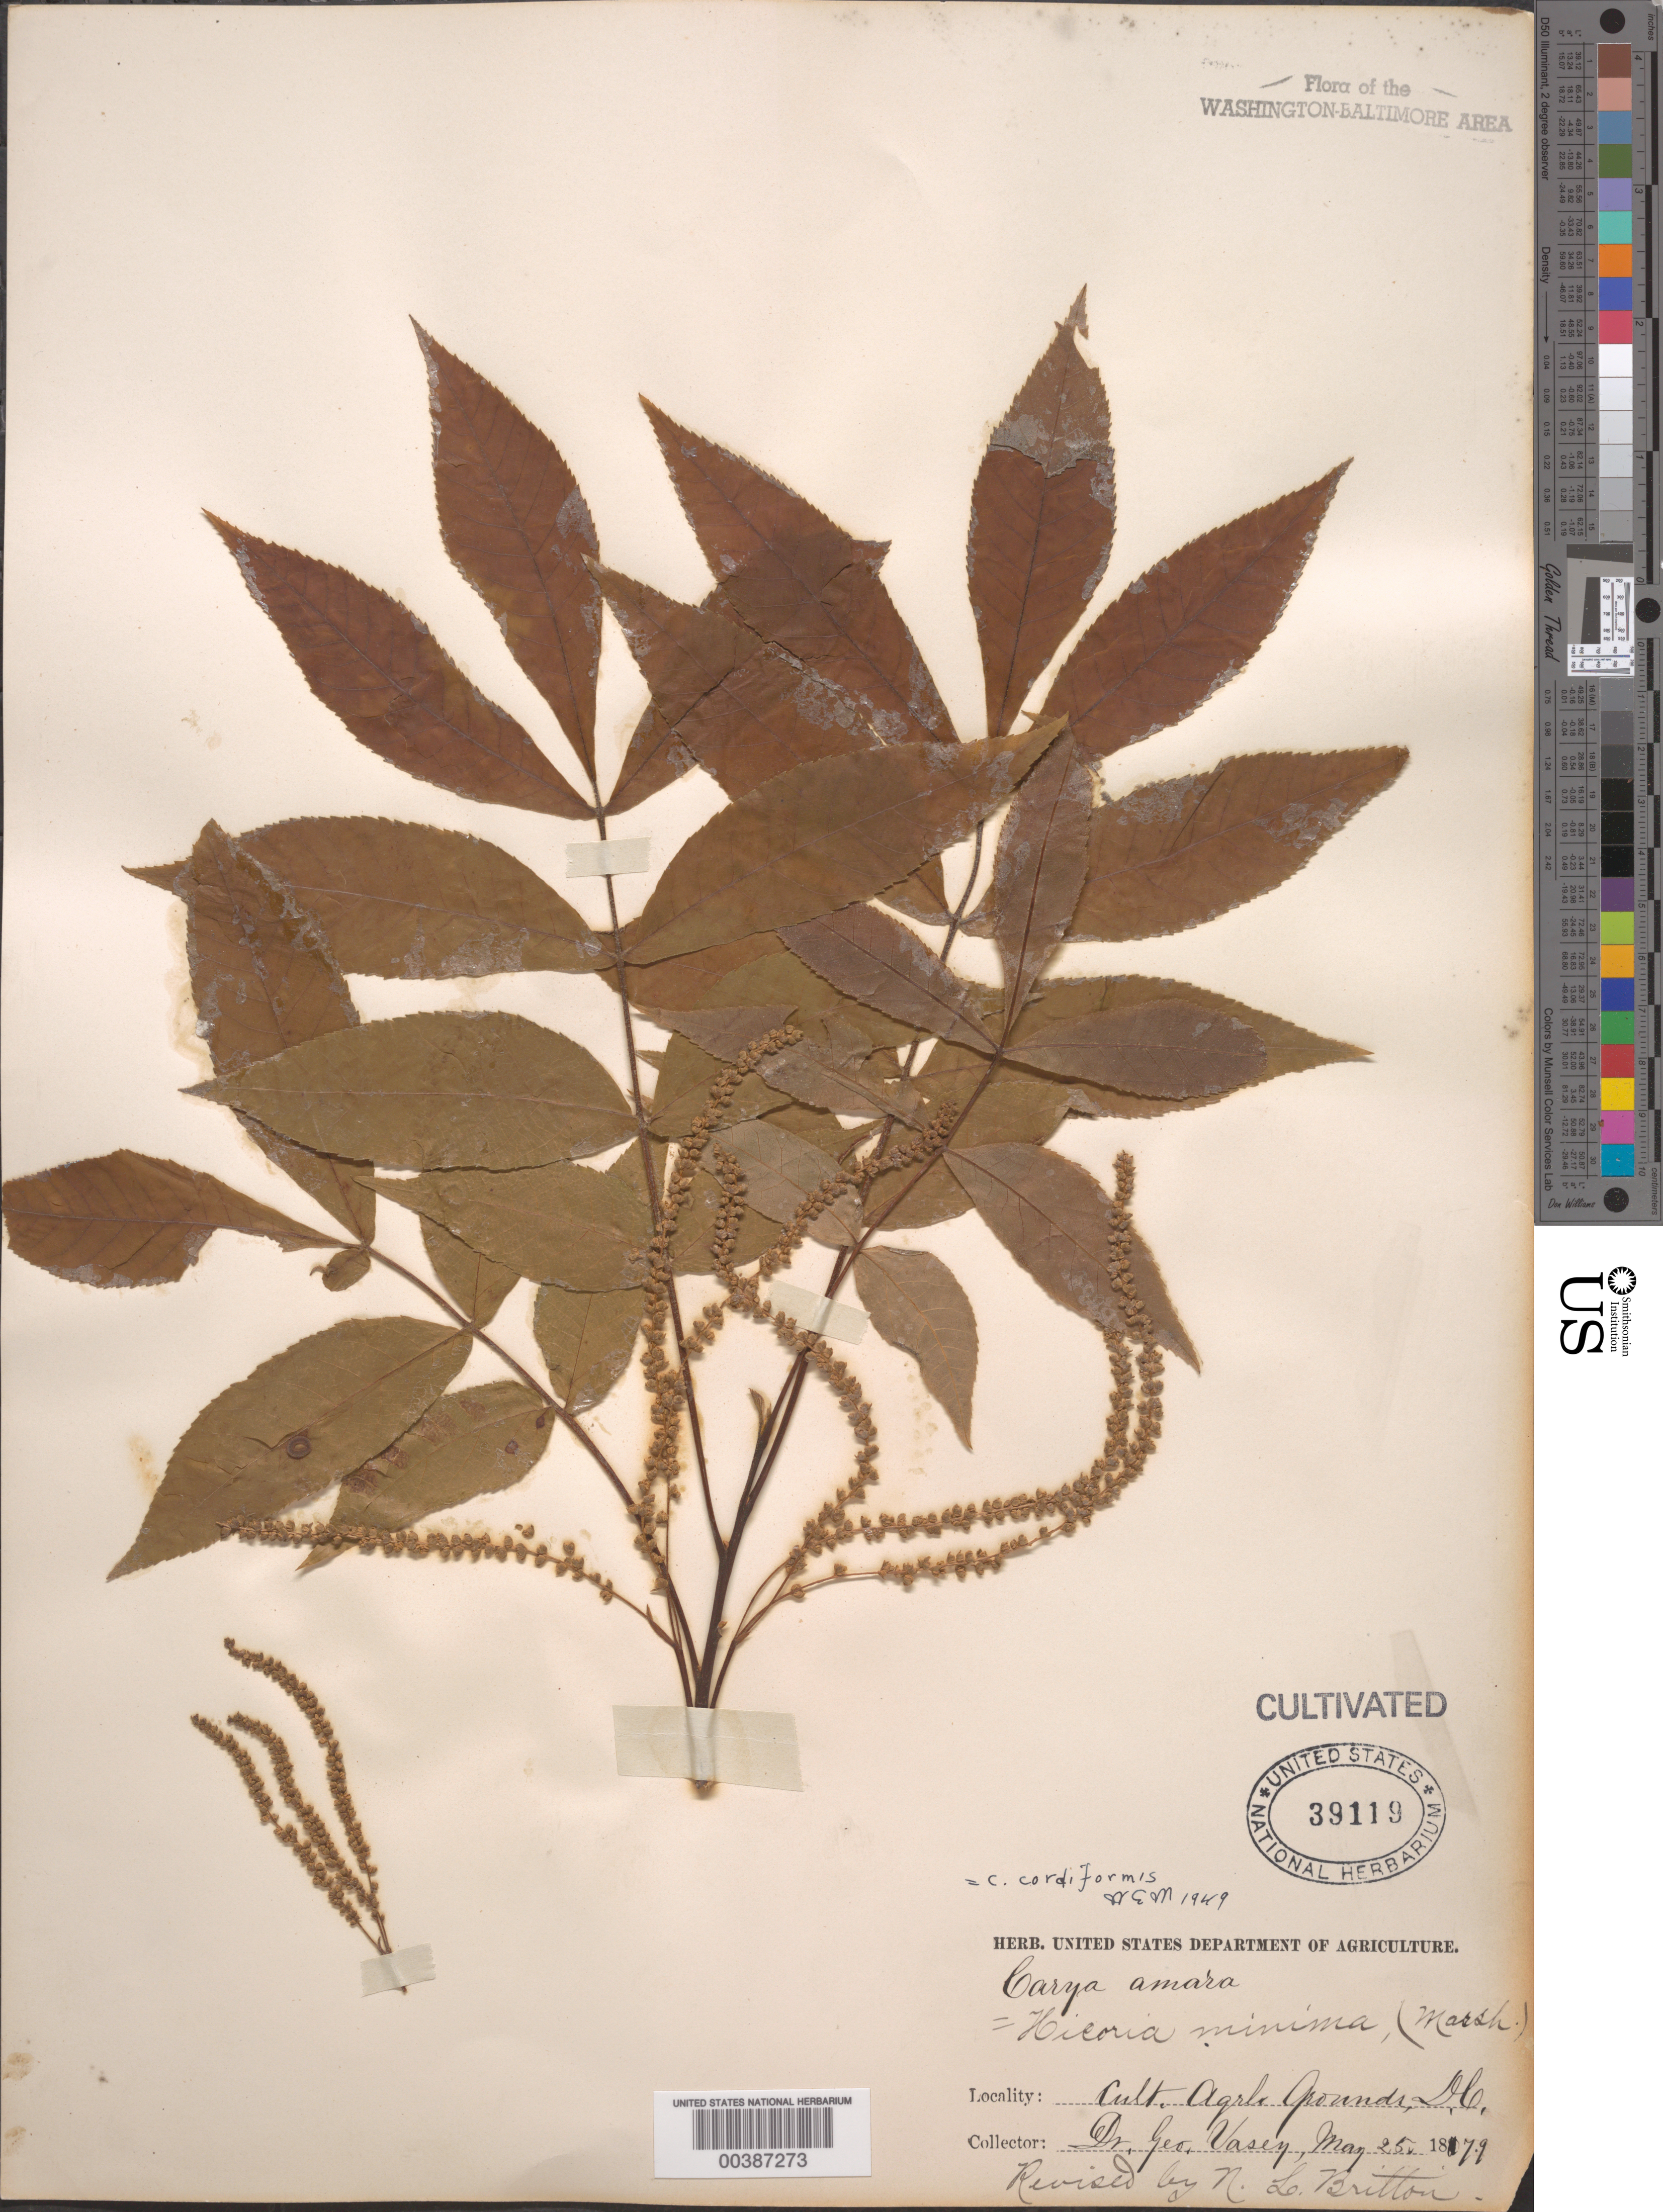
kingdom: Plantae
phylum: Tracheophyta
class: Magnoliopsida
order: Fagales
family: Juglandaceae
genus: Carya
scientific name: Carya cordiformis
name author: (Wangenh.) K. Koch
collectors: G. Vasey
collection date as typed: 25 May 1879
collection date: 1879-05-25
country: United States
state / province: District of Columbia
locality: Agriculture grounds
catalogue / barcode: US 39119